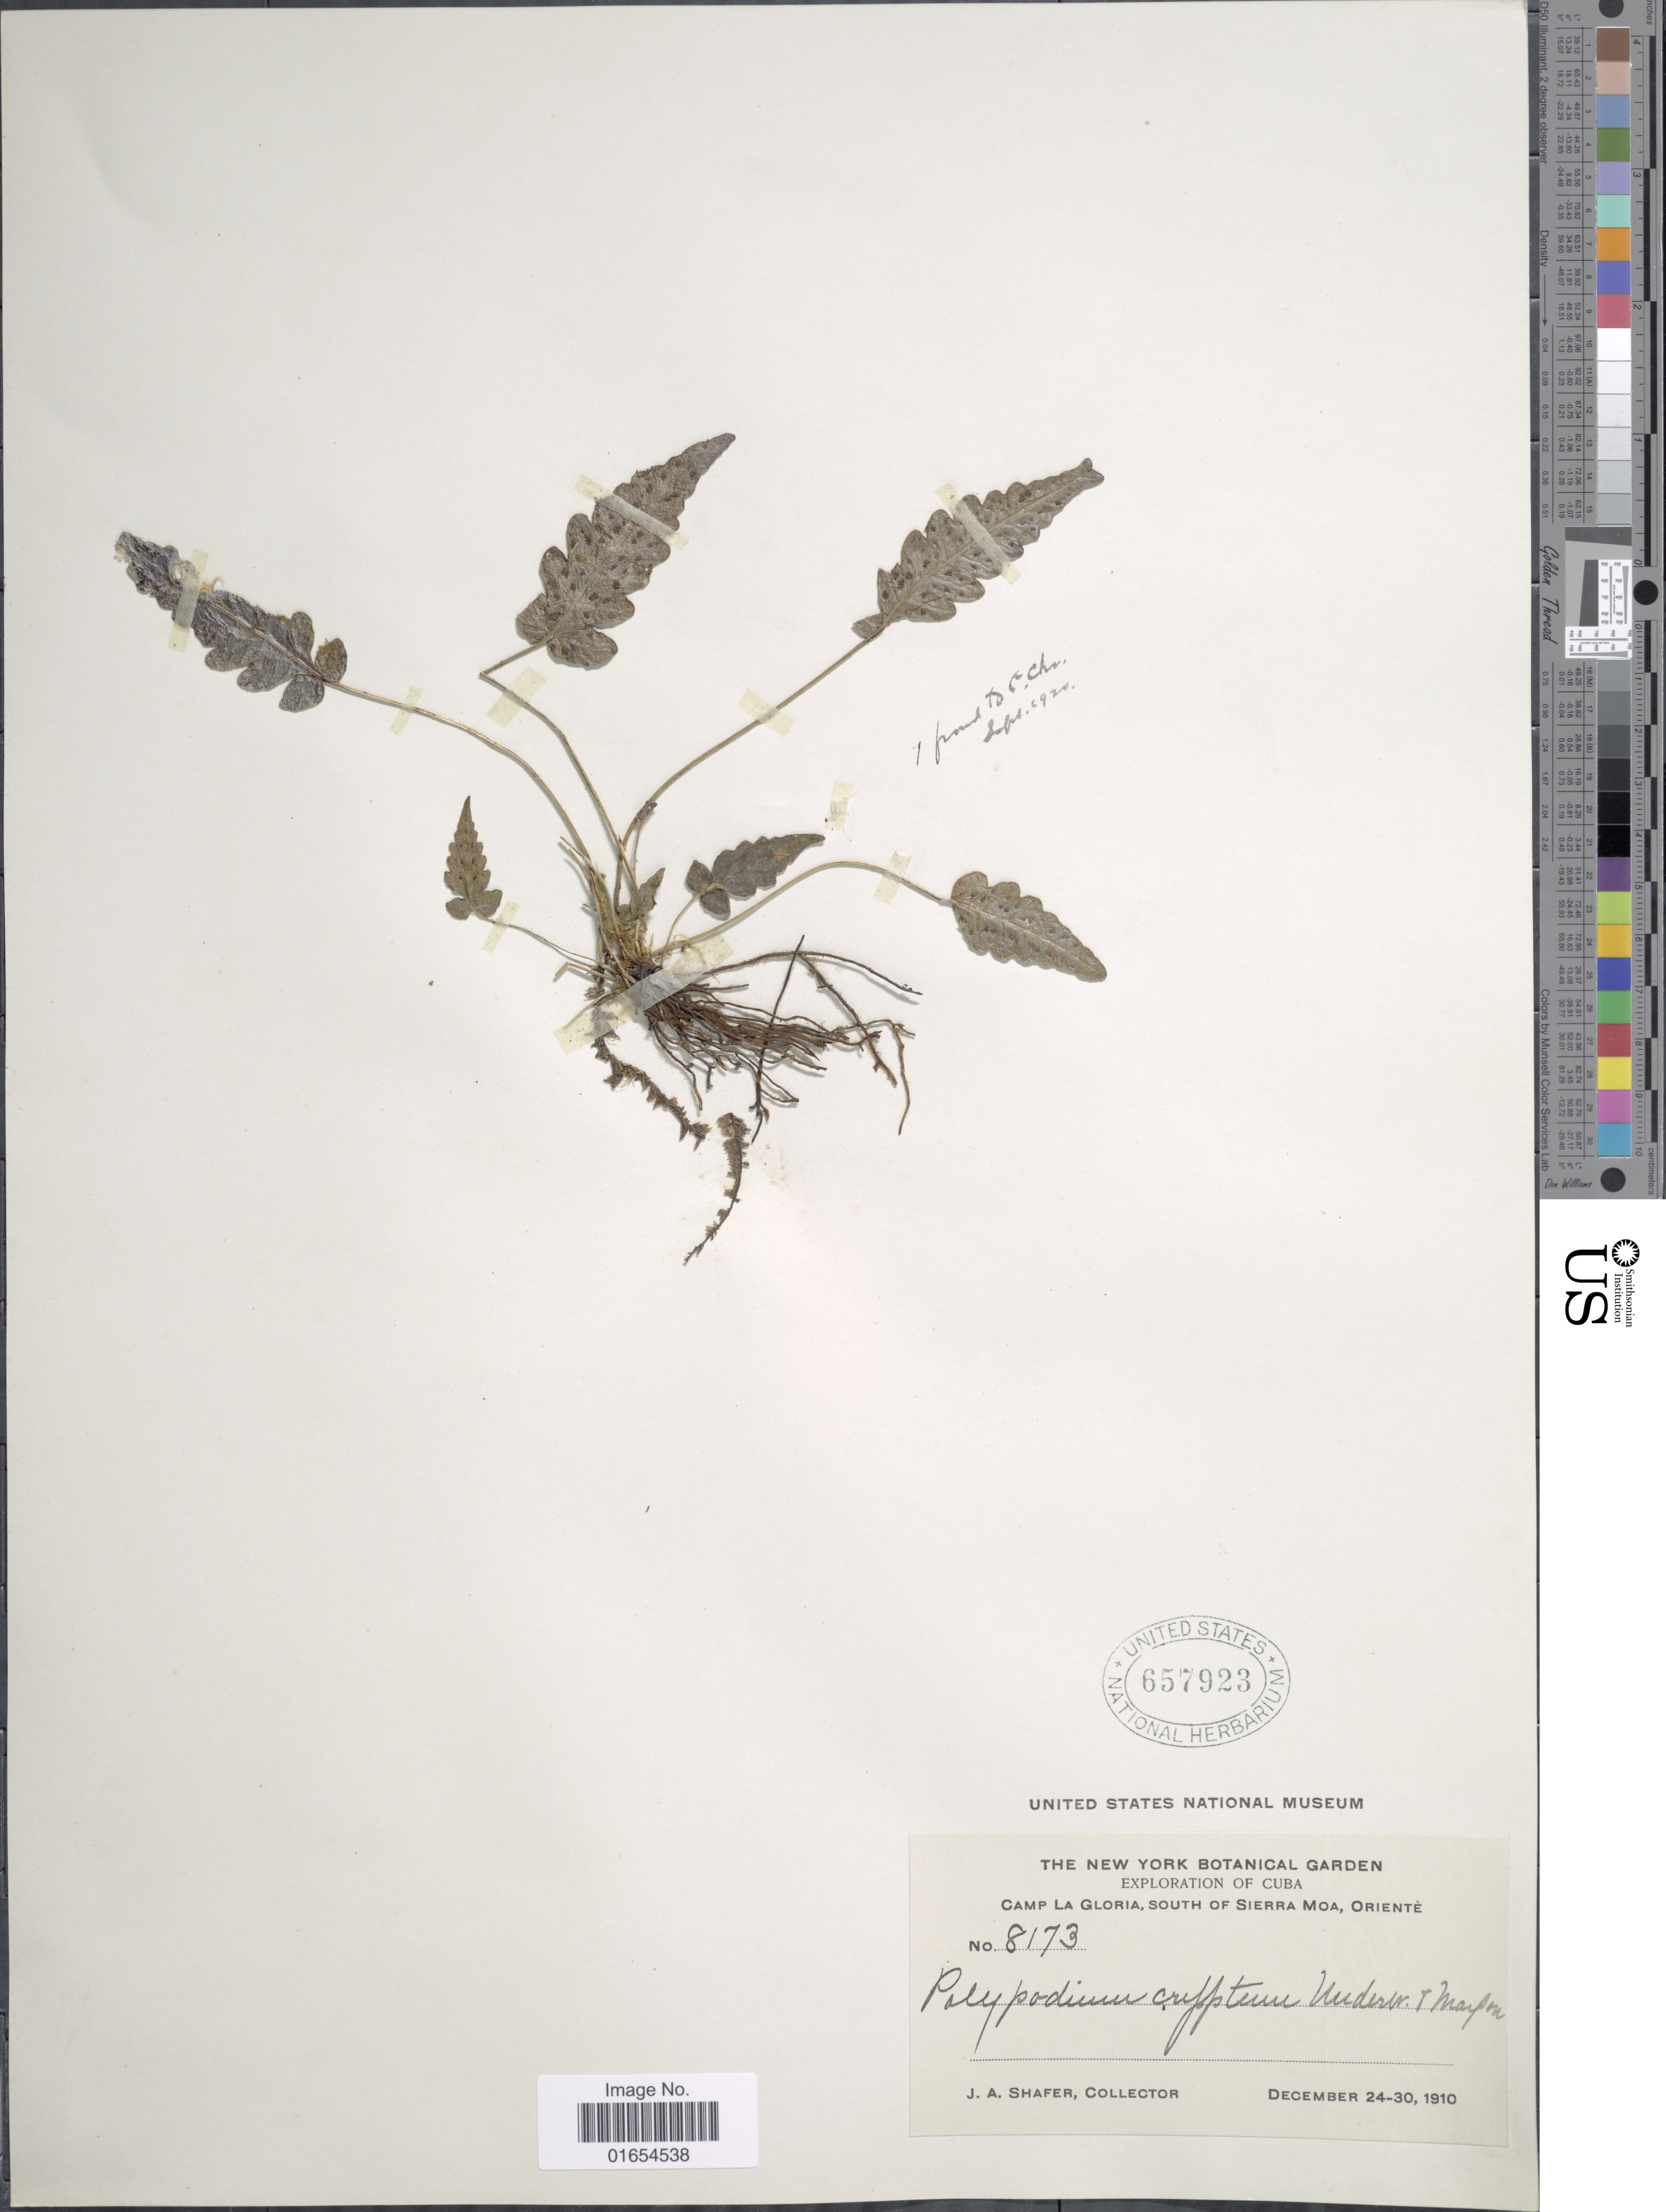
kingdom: Plantae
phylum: Tracheophyta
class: Polypodiopsida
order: Polypodiales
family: Thelypteridaceae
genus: Goniopteris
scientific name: Goniopteris crypta (Underw. & Maxon) comb. nov., ined 2015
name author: (Underw. & Maxon)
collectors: J. A. Shafer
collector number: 8173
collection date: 1910-12-24/1910-12-30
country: Cuba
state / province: Oriente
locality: Camp La Gloria, South of Sierra Moa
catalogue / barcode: US 657923